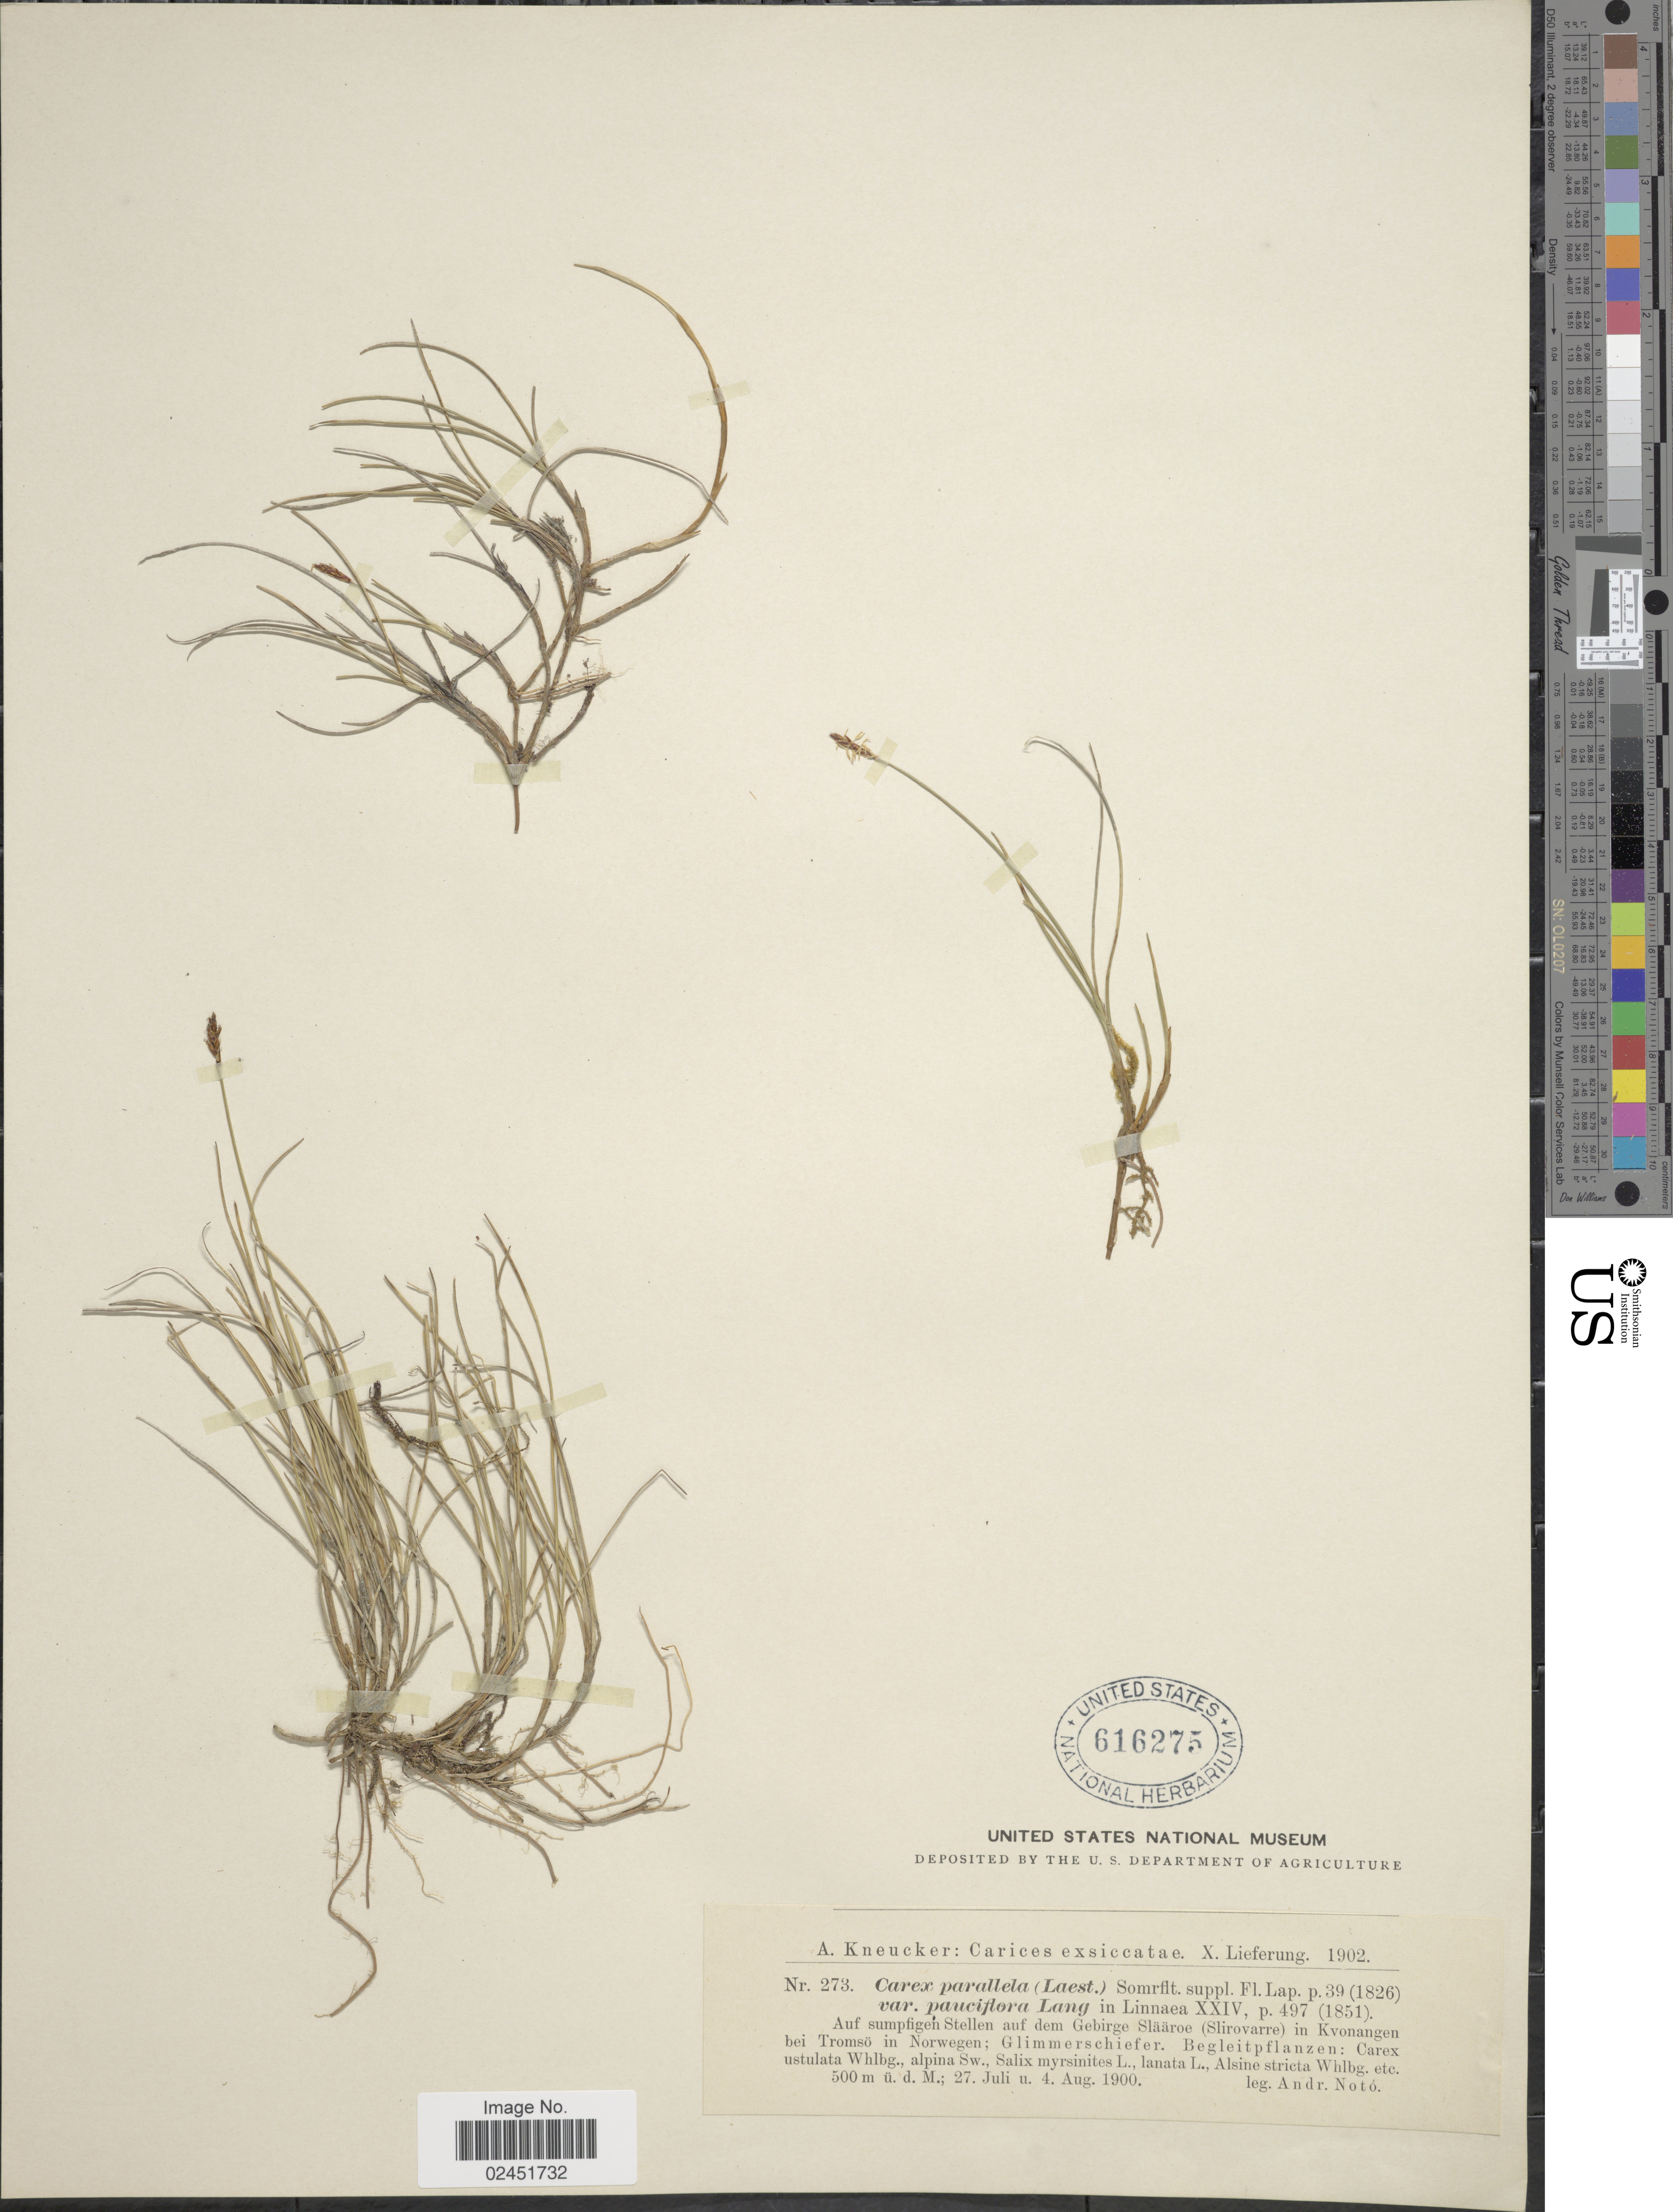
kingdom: Plantae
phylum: Tracheophyta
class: Liliopsida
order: Poales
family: Cyperaceae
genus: Carex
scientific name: Carex parallela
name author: (Laest.) Sommerf.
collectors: A. Noto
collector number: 273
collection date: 1900-07-27/1900-08-04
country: Norway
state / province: Troms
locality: Auf sumofigen Stellen auf dem Gebirge Slaaroe (Slirovarre) in Kvonangen bei Tromso in Norwegen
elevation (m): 500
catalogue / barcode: US 616275